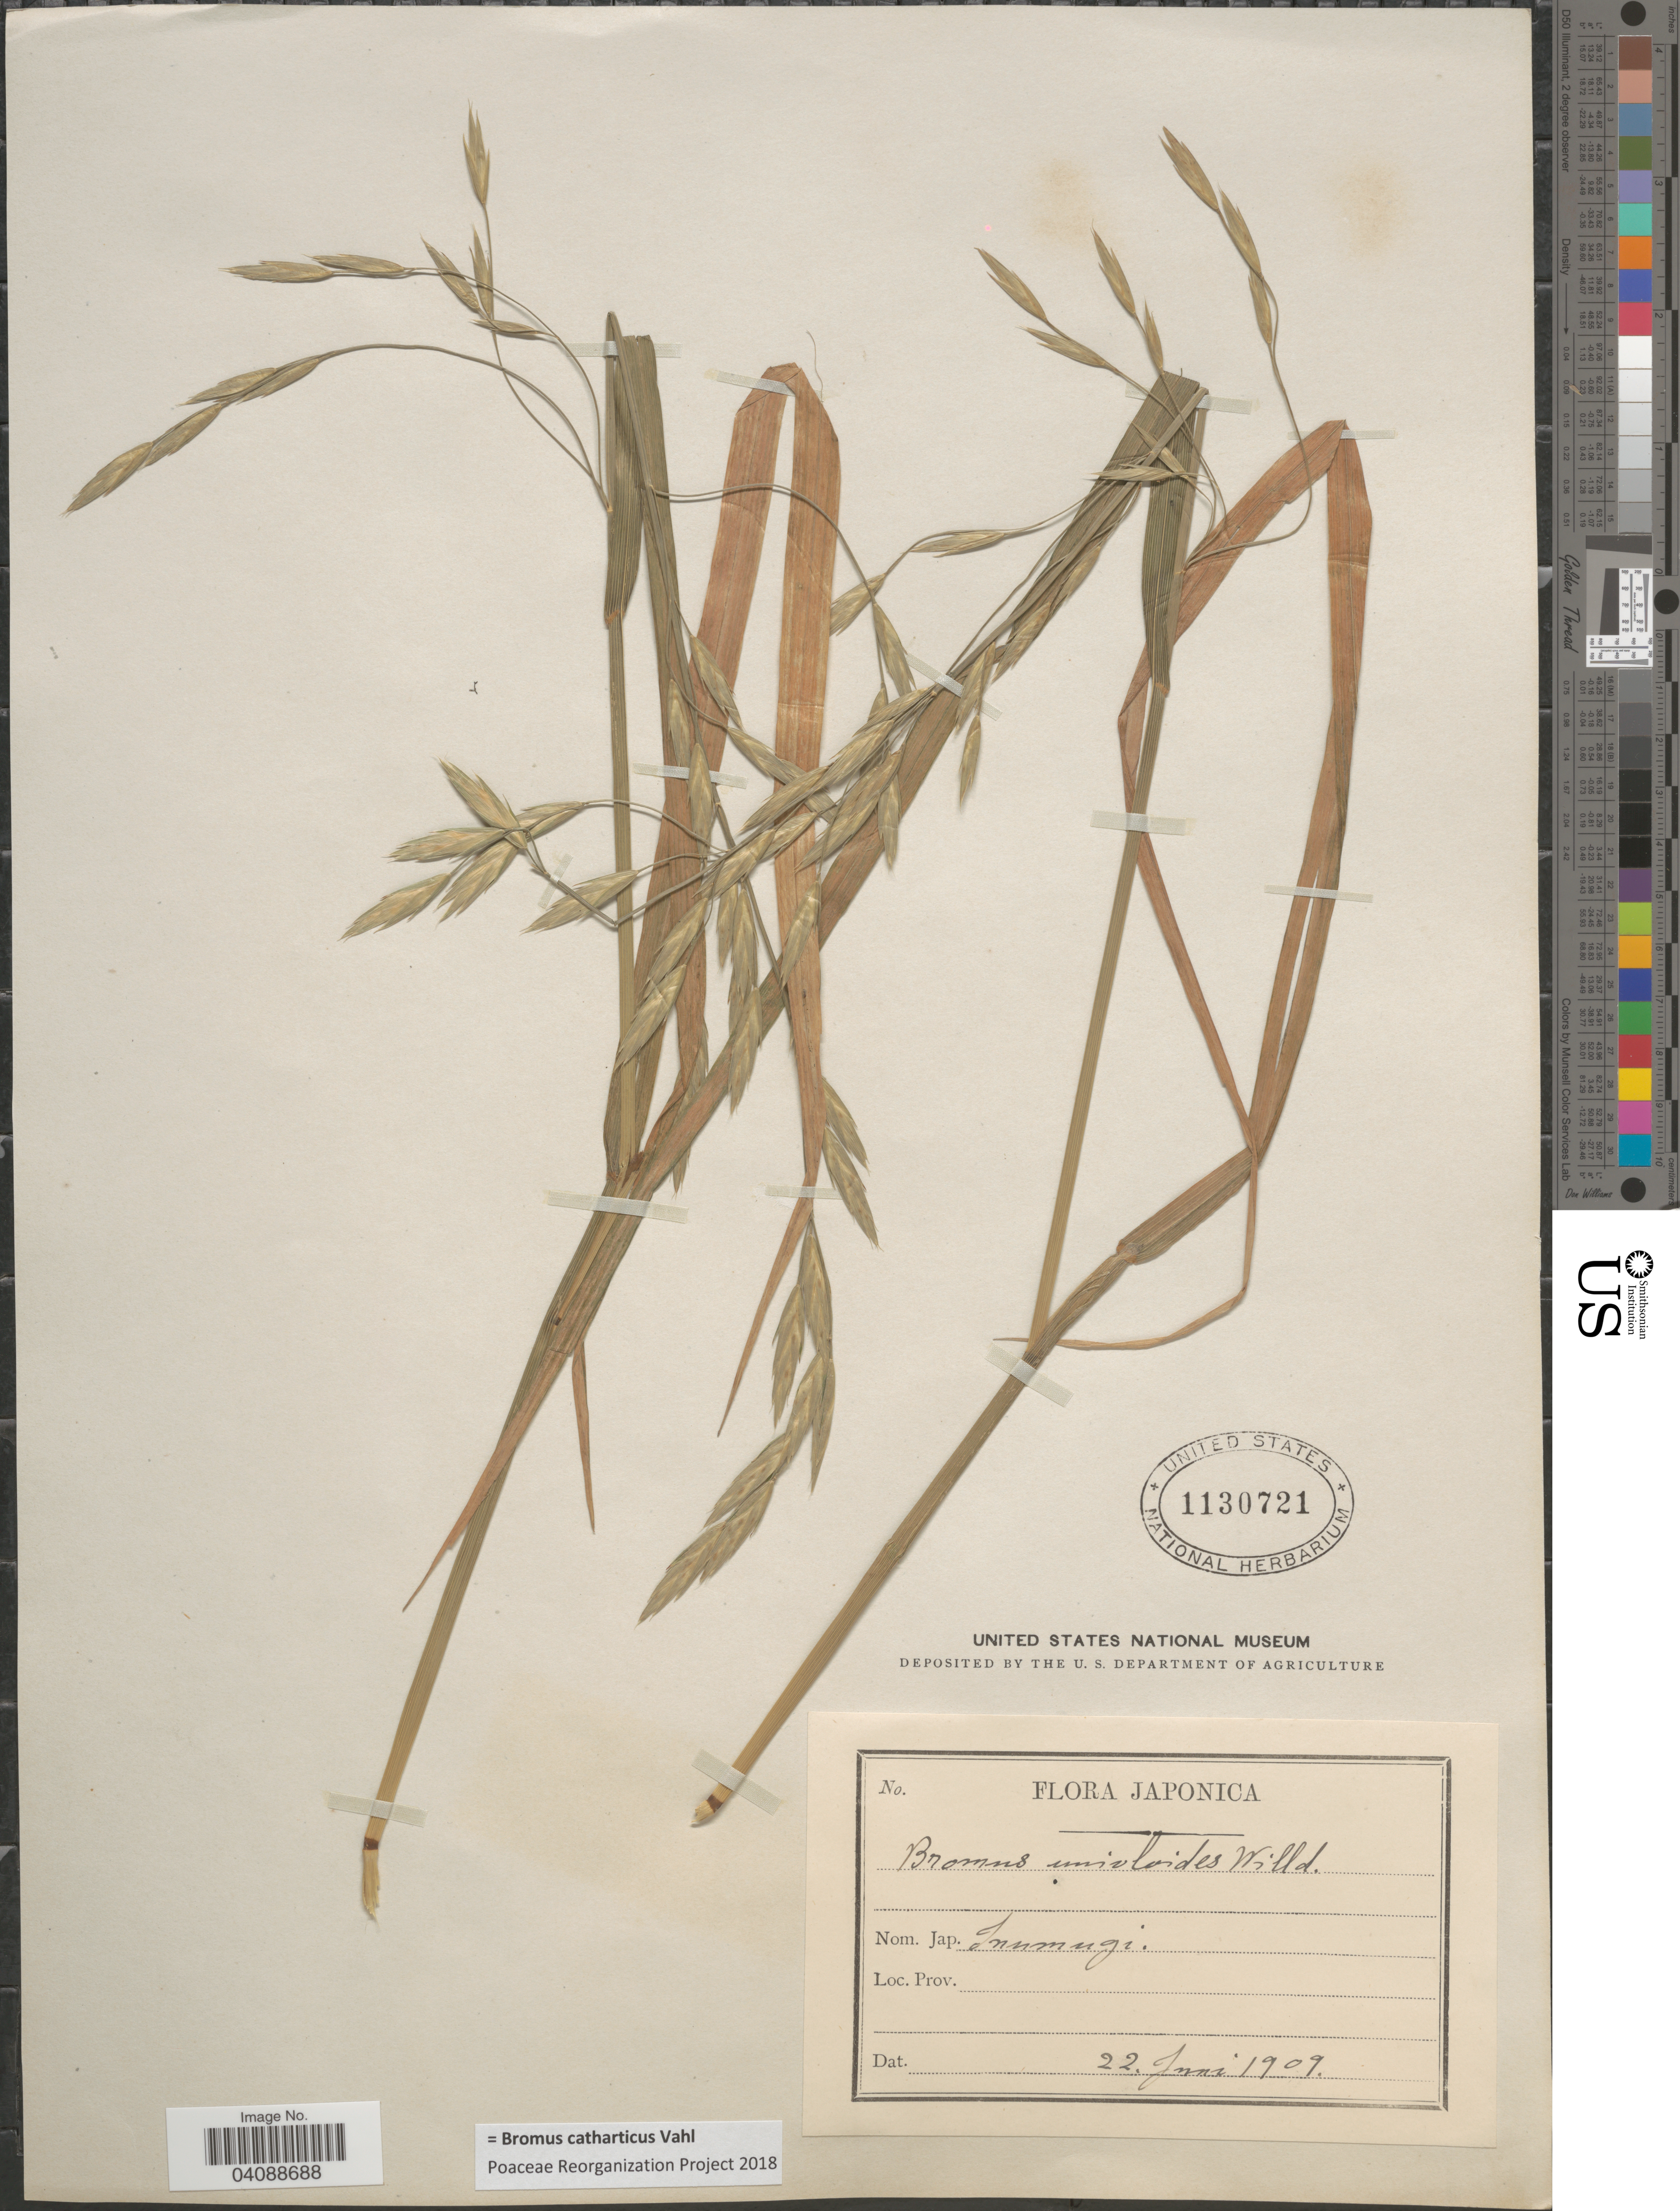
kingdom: Plantae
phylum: Tracheophyta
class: Liliopsida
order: Poales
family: Poaceae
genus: Bromus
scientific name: Bromus catharticus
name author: Vahl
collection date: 1909-06-22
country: Japan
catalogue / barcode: US 1130721